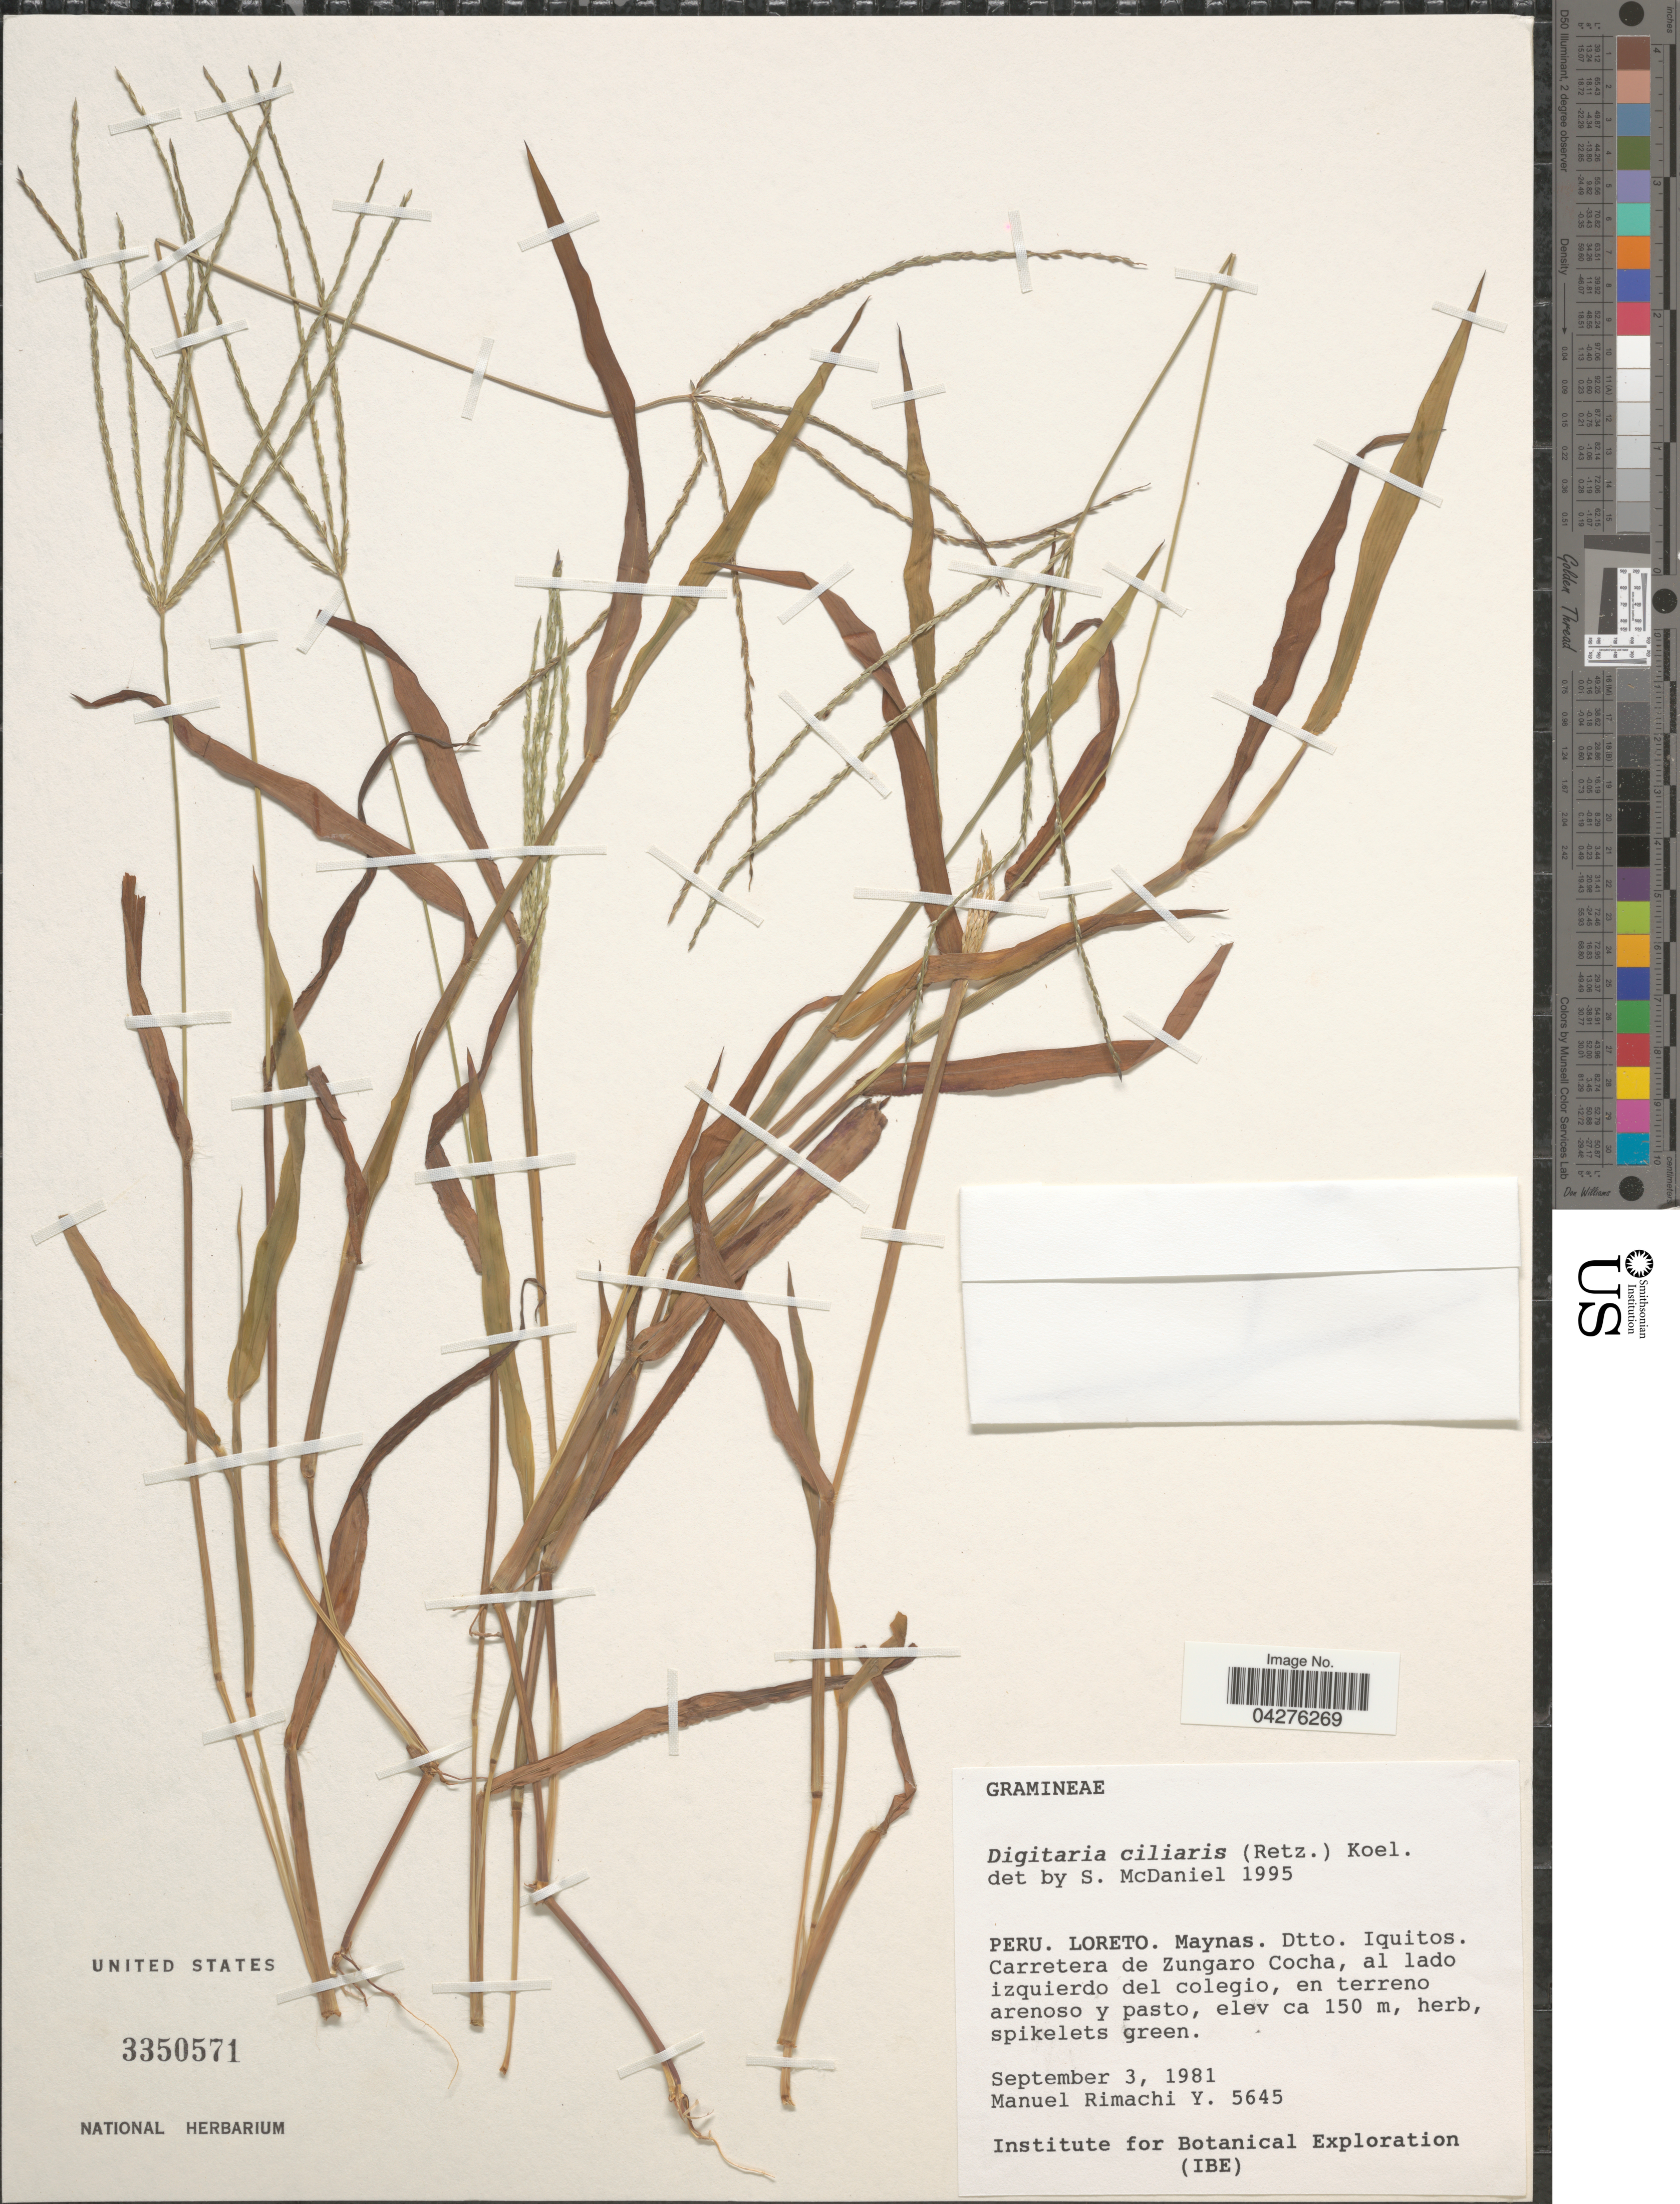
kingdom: Plantae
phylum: Tracheophyta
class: Liliopsida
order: Poales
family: Poaceae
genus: Digitaria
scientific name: Digitaria ciliaris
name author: (Retz.) Koeler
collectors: M. Rimachi Y.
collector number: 5645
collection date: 1981-09-03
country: Peru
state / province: Loreto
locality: Maynas. Dtto. Iquitos. Carretera de Zungaro Cocha, al lado izquierdo del colegio, en terreno arenoso y pasto.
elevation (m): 150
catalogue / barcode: US 3350571